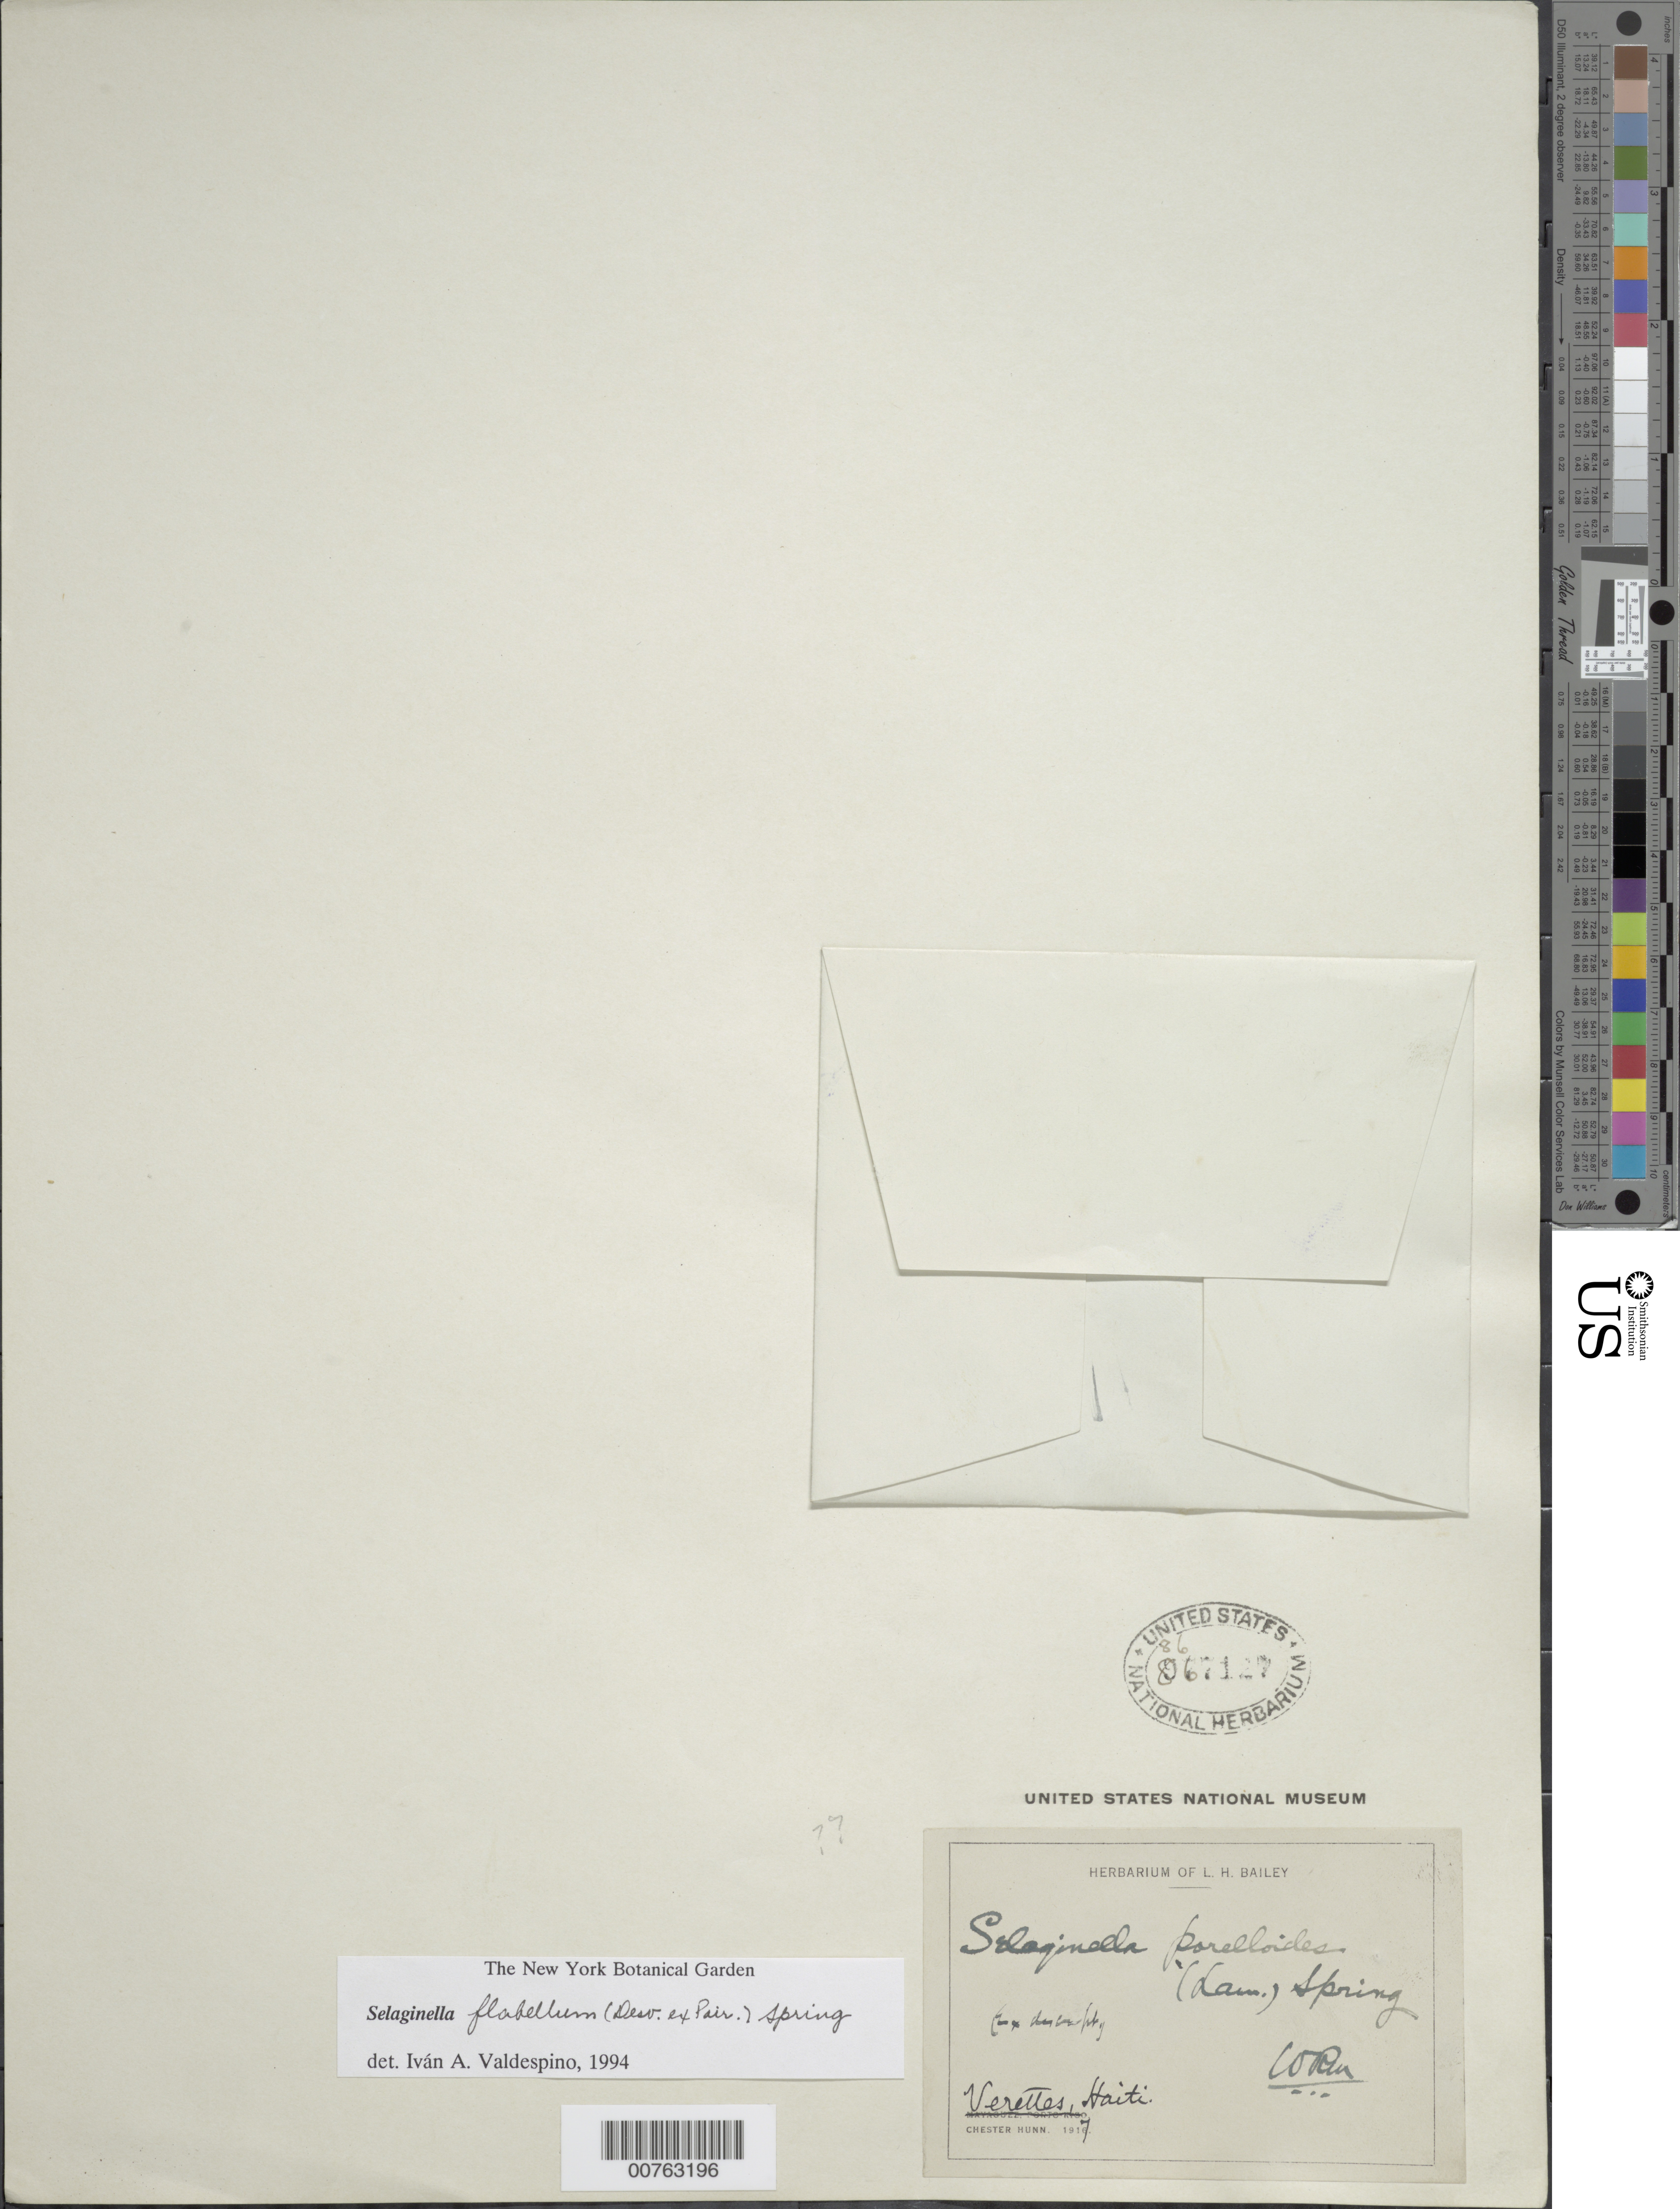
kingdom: Plantae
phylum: Tracheophyta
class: Lycopodiopsida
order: Selaginellales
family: Selaginellaceae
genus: Selaginella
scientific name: Selaginella flabellum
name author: (Desv.) Spring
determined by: Valdespino, I. A., (PMA), Universidad de Panama (PANAMA)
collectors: C. Hunn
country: Haiti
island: Hispaniola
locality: Verettes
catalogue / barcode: US 867127